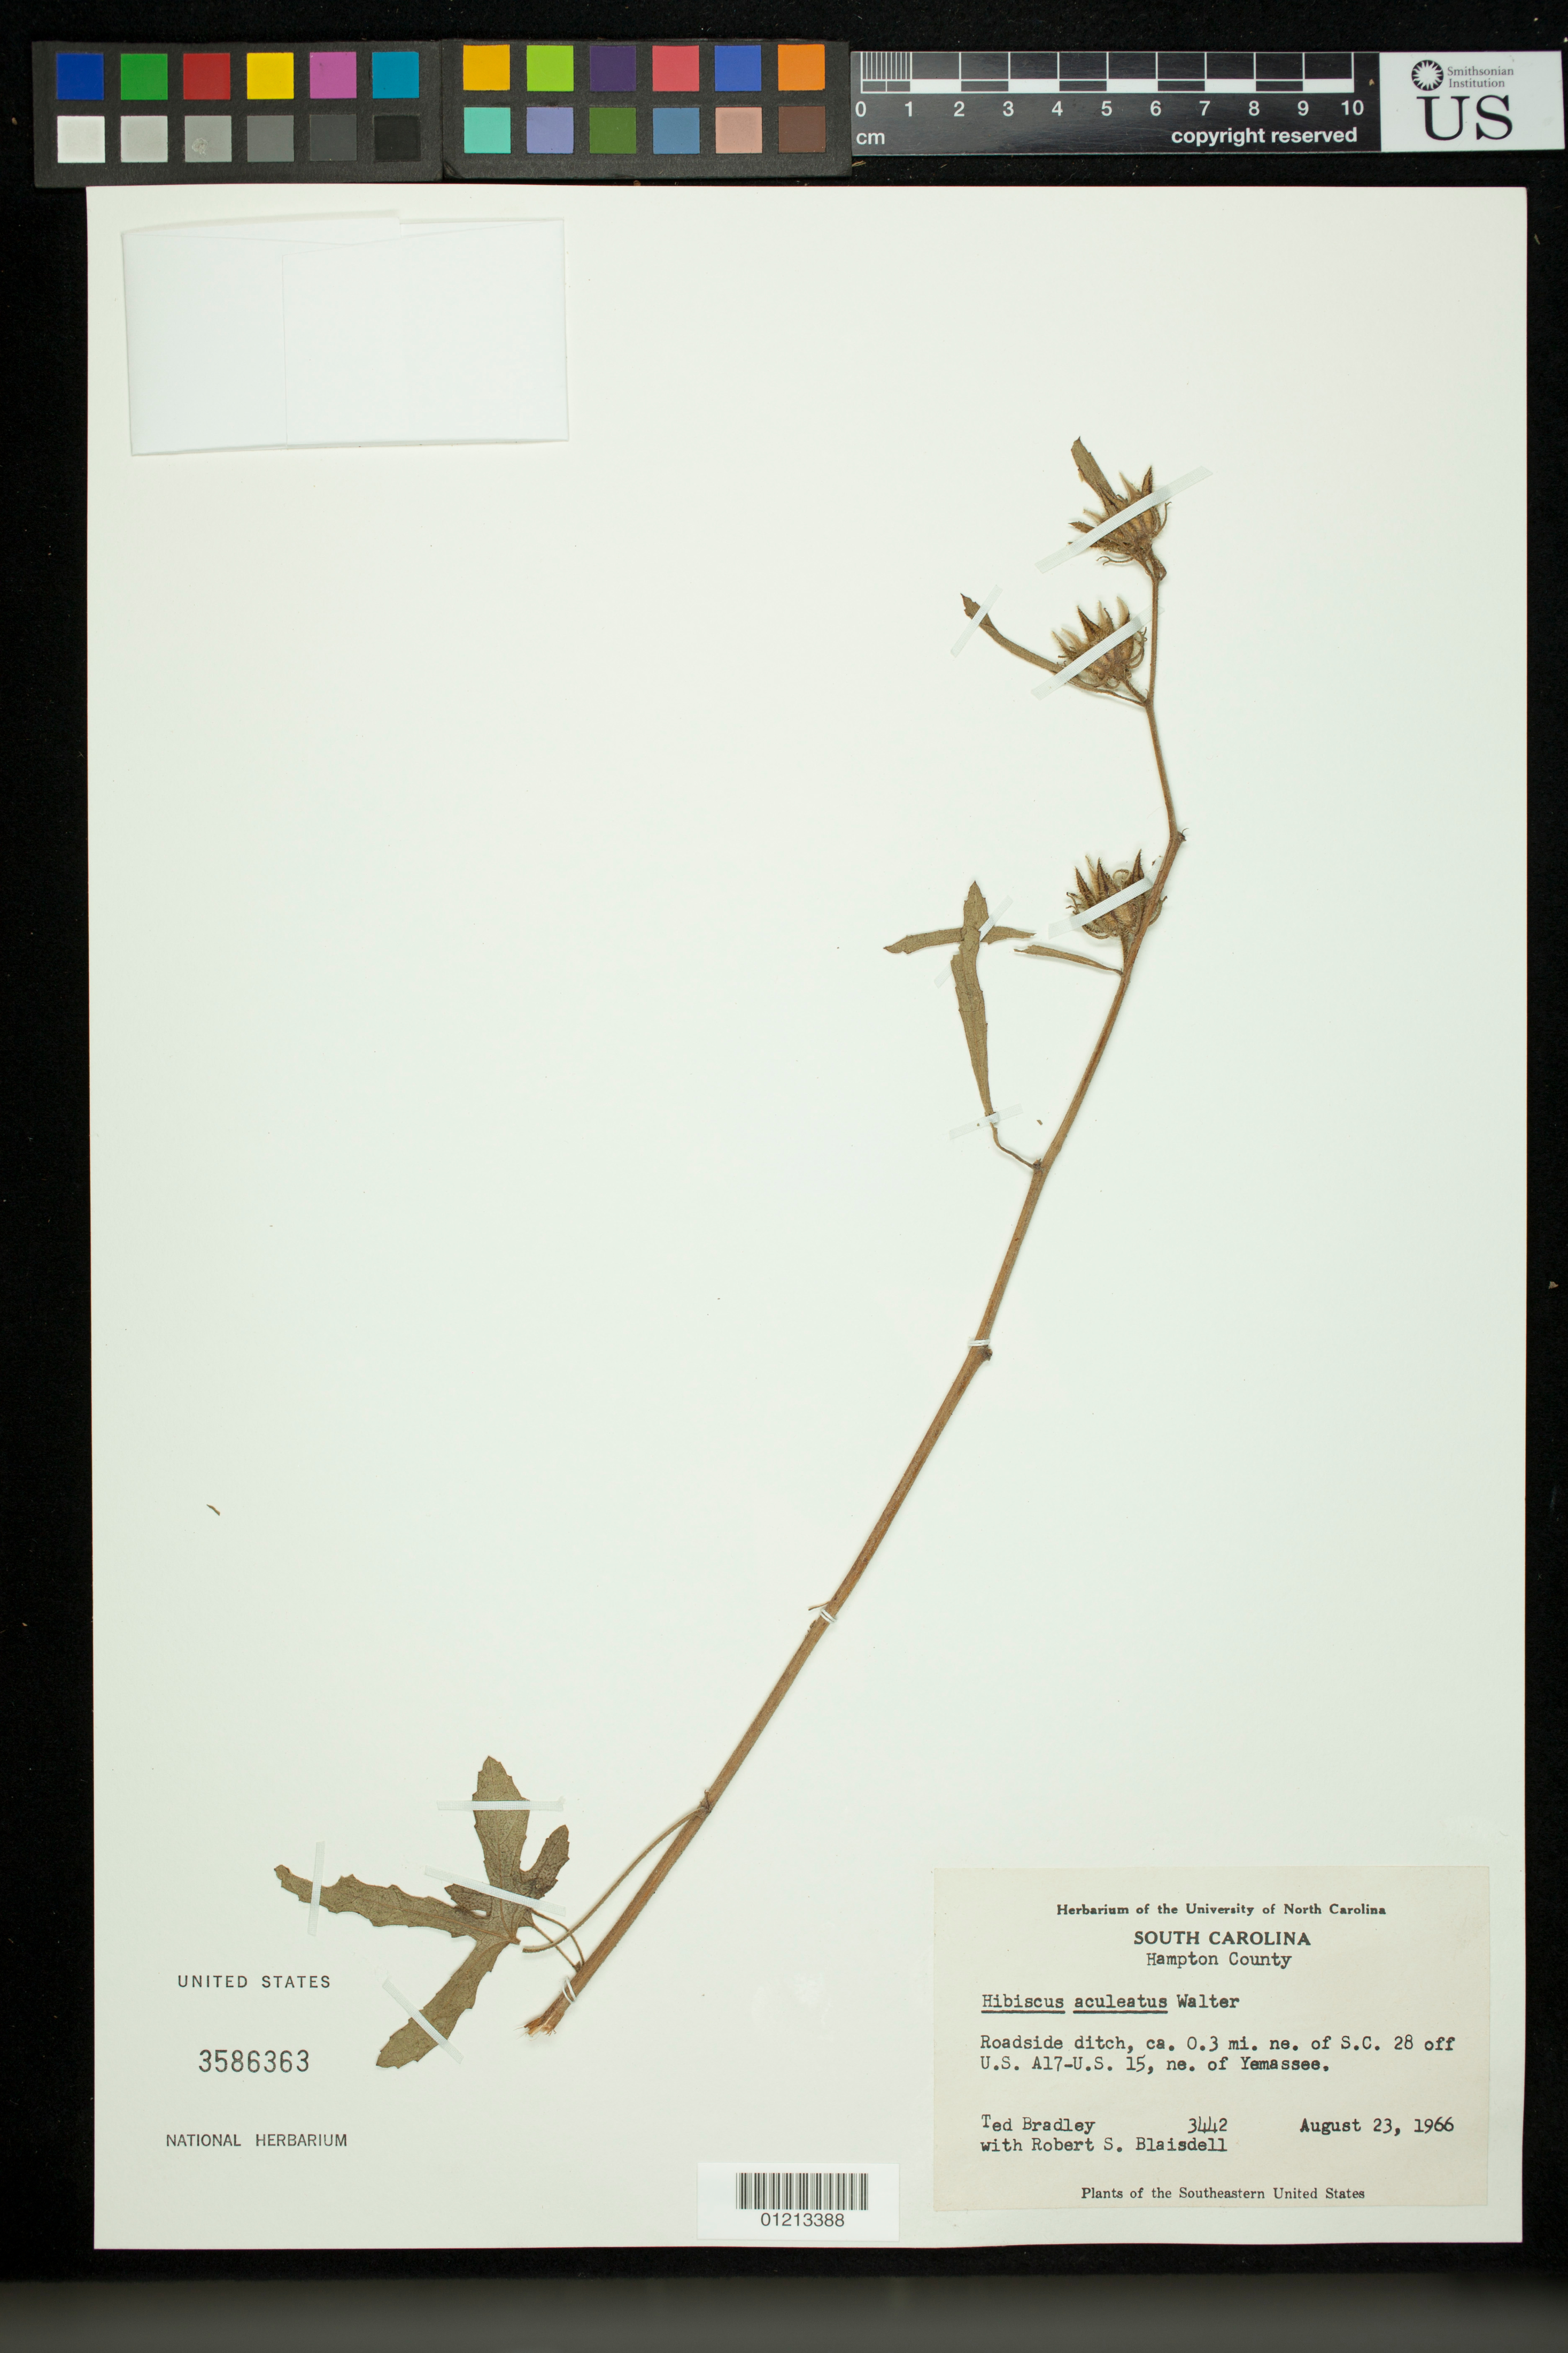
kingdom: Plantae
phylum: Tracheophyta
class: Magnoliopsida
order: Malvales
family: Malvaceae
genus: Sabdariffa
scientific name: Sabdariffa aculeata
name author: (Walter) M.M. Hanes & R.L. Barrett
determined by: Dorr, Laurence J., Curator (BOT), Smithsonian Institution - National Museum of Natural History (UNITED STATES)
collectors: T. R. Bradley & R. S. Blaisdell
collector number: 3442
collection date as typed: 23 Aug 1966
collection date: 1966-08-23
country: United States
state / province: South Carolina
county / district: Hampton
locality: Hampton County. Roadside ditch, ca. 0.3 mi. ne. of S.C. 28 off U.S. A17-U.S. 15, ne. of Yemassee.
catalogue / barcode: US 3586363